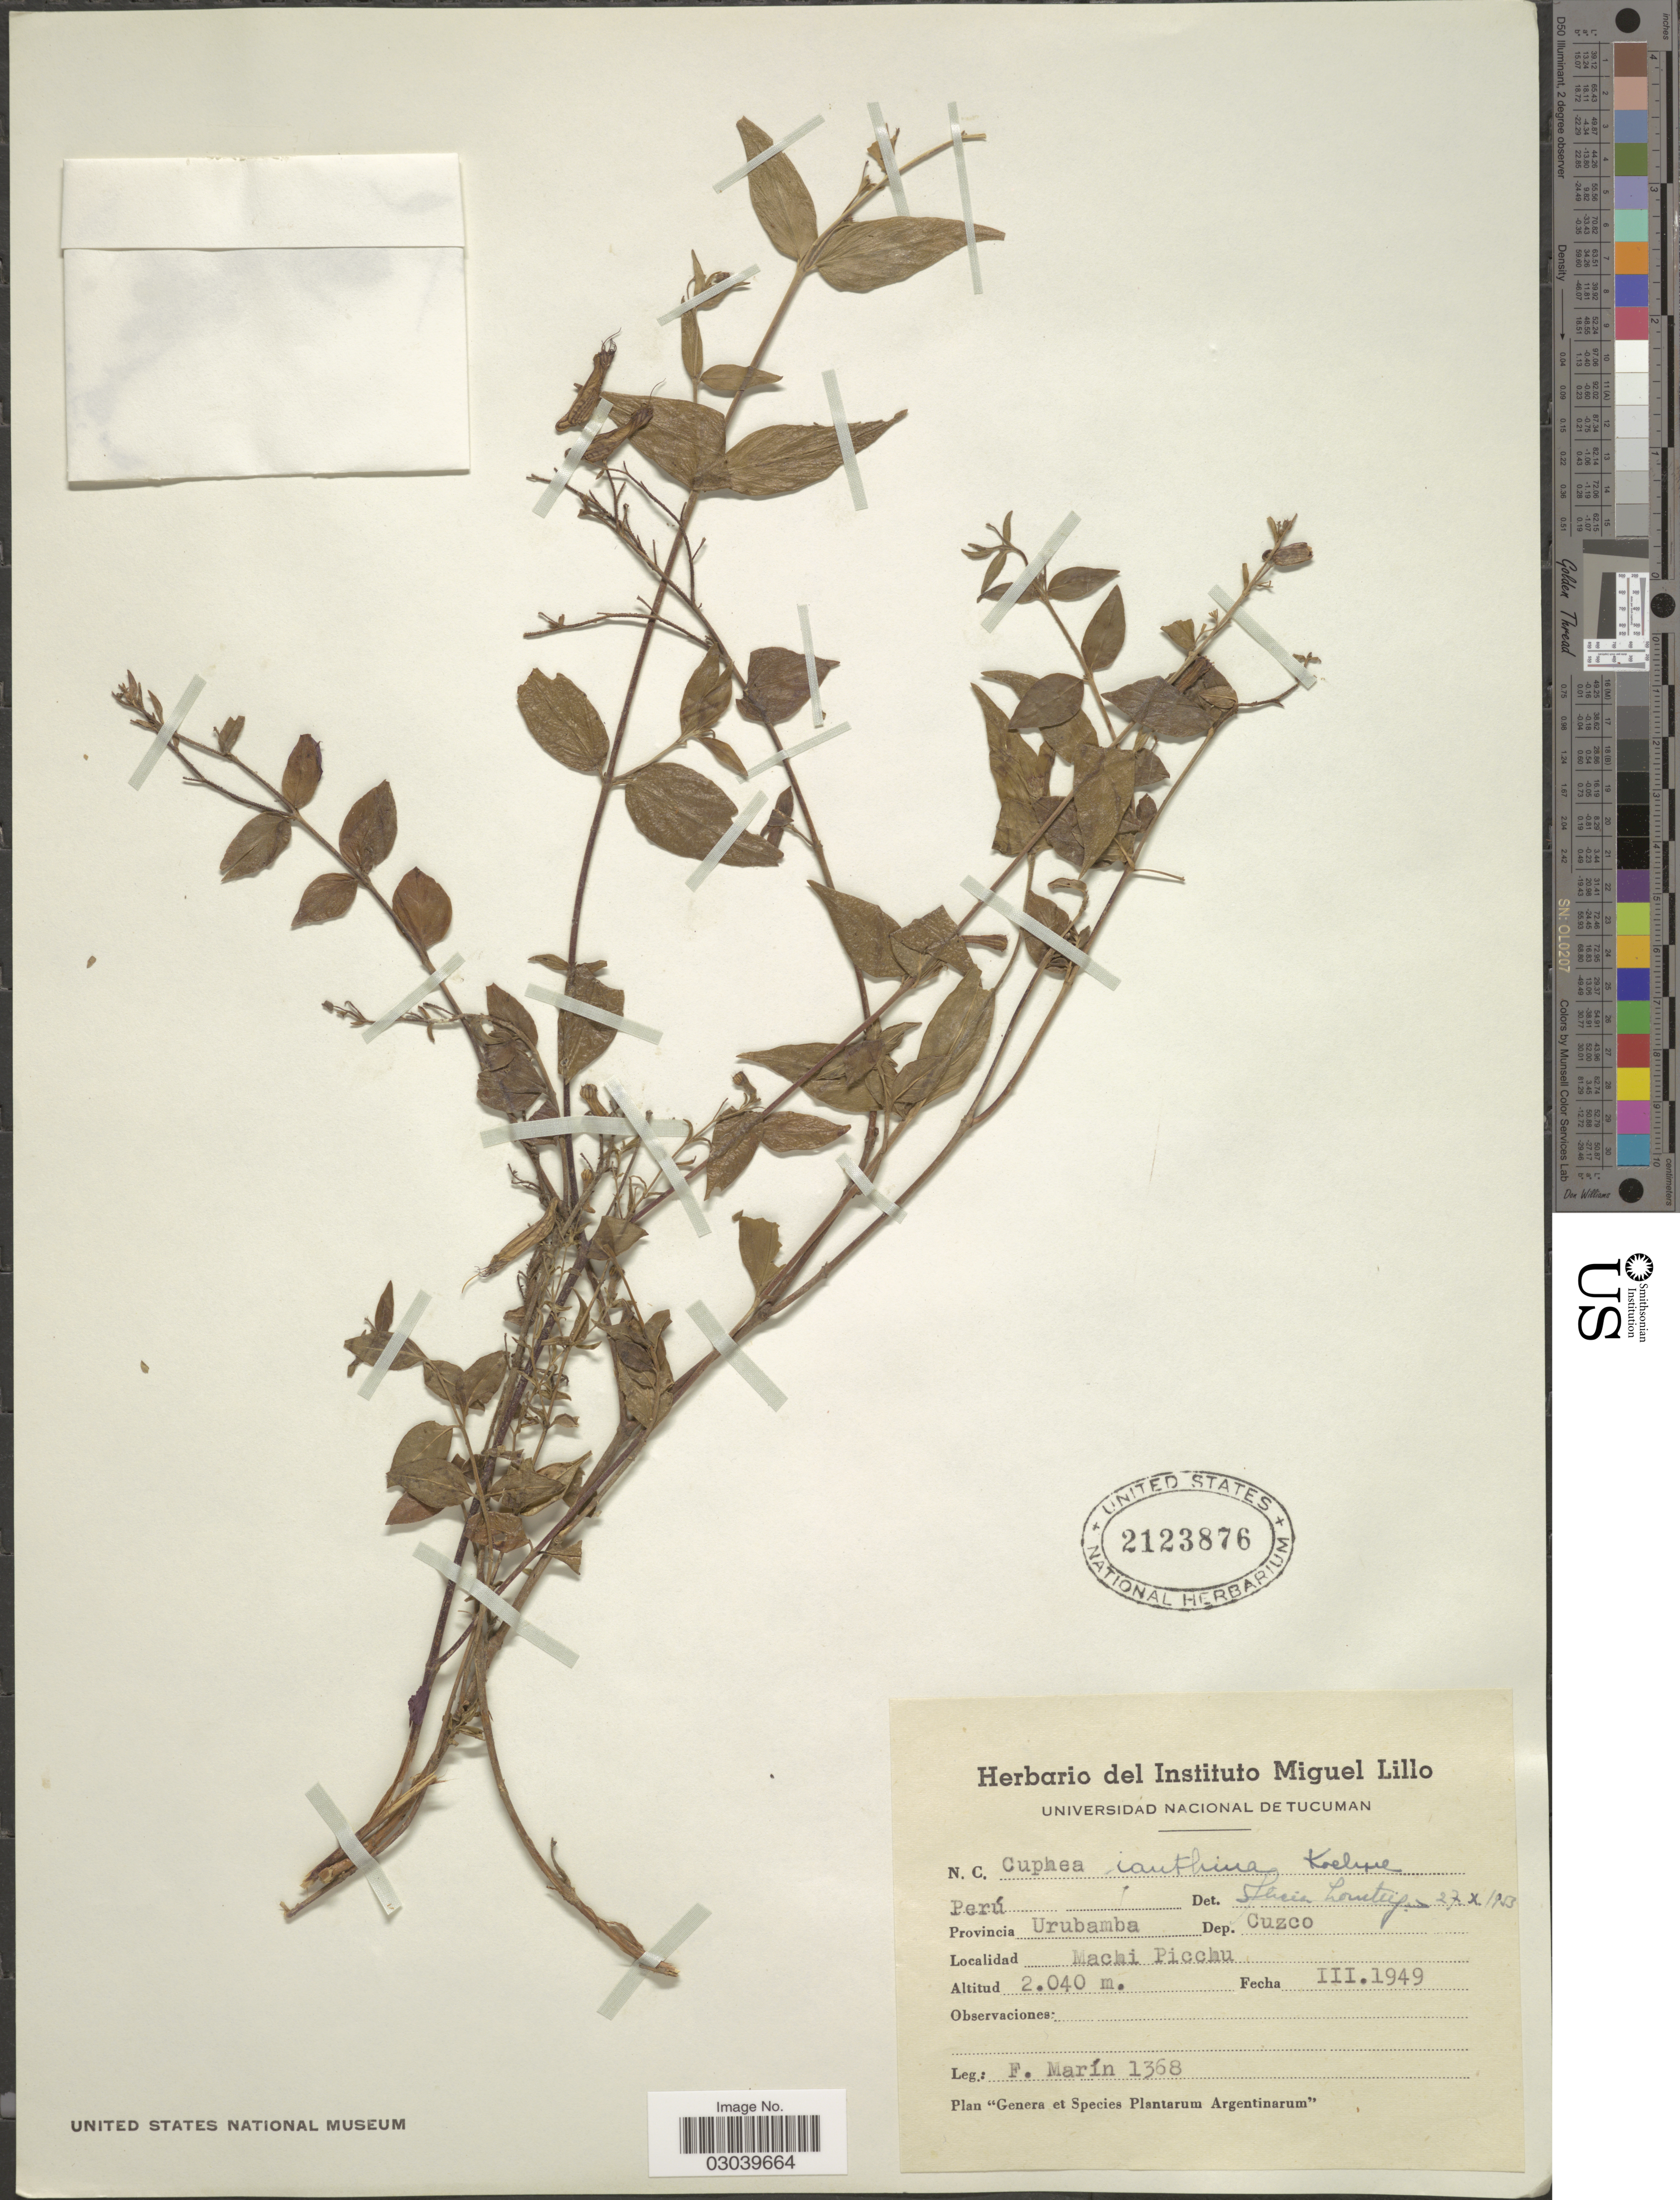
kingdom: Plantae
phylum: Tracheophyta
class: Magnoliopsida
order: Myrtales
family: Lythraceae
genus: Cuphea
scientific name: Cuphea ianthina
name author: Koehne in Mart.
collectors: F. Marin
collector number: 1368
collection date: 1949-03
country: Peru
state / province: Cusco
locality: Provincia Urubamba. Dep. Cuzco. Machi Picchu.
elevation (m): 2040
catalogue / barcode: US 2123876